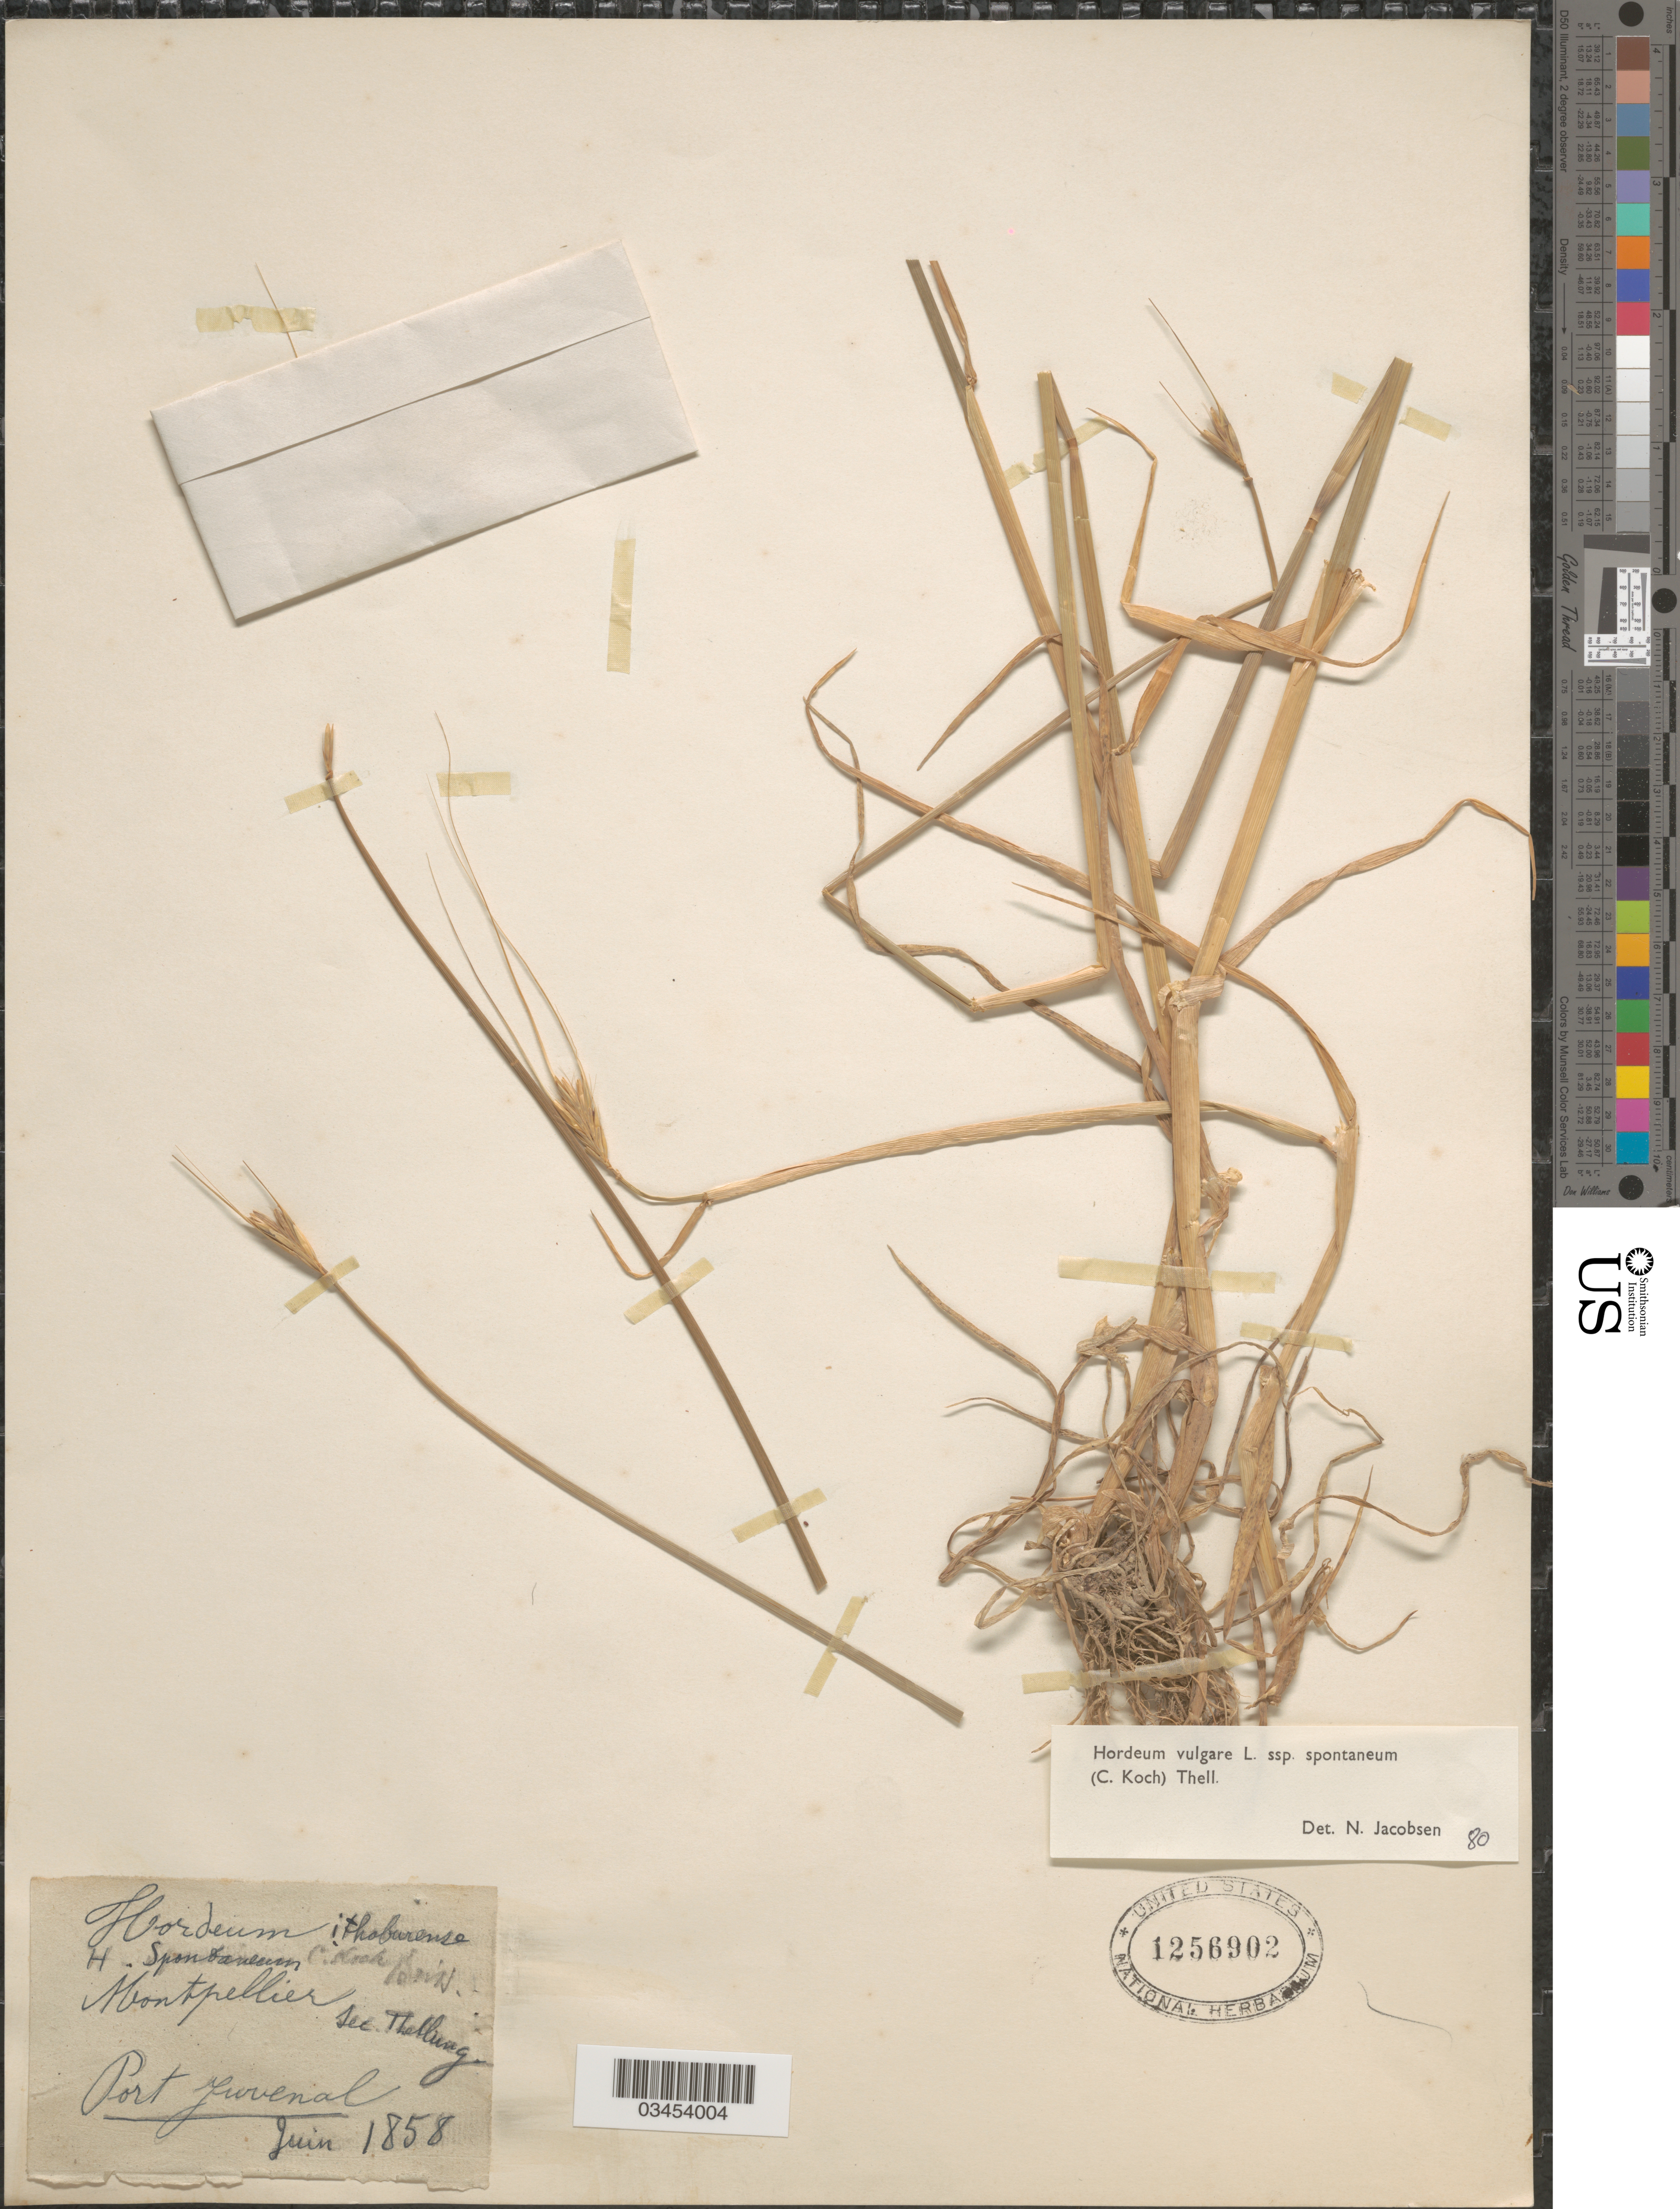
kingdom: Plantae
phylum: Tracheophyta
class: Liliopsida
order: Poales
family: Poaceae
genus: Hordeum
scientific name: Hordeum vulgare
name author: L.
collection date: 1858-06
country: France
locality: Montpellier. Port Juvenal.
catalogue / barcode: US 1256902